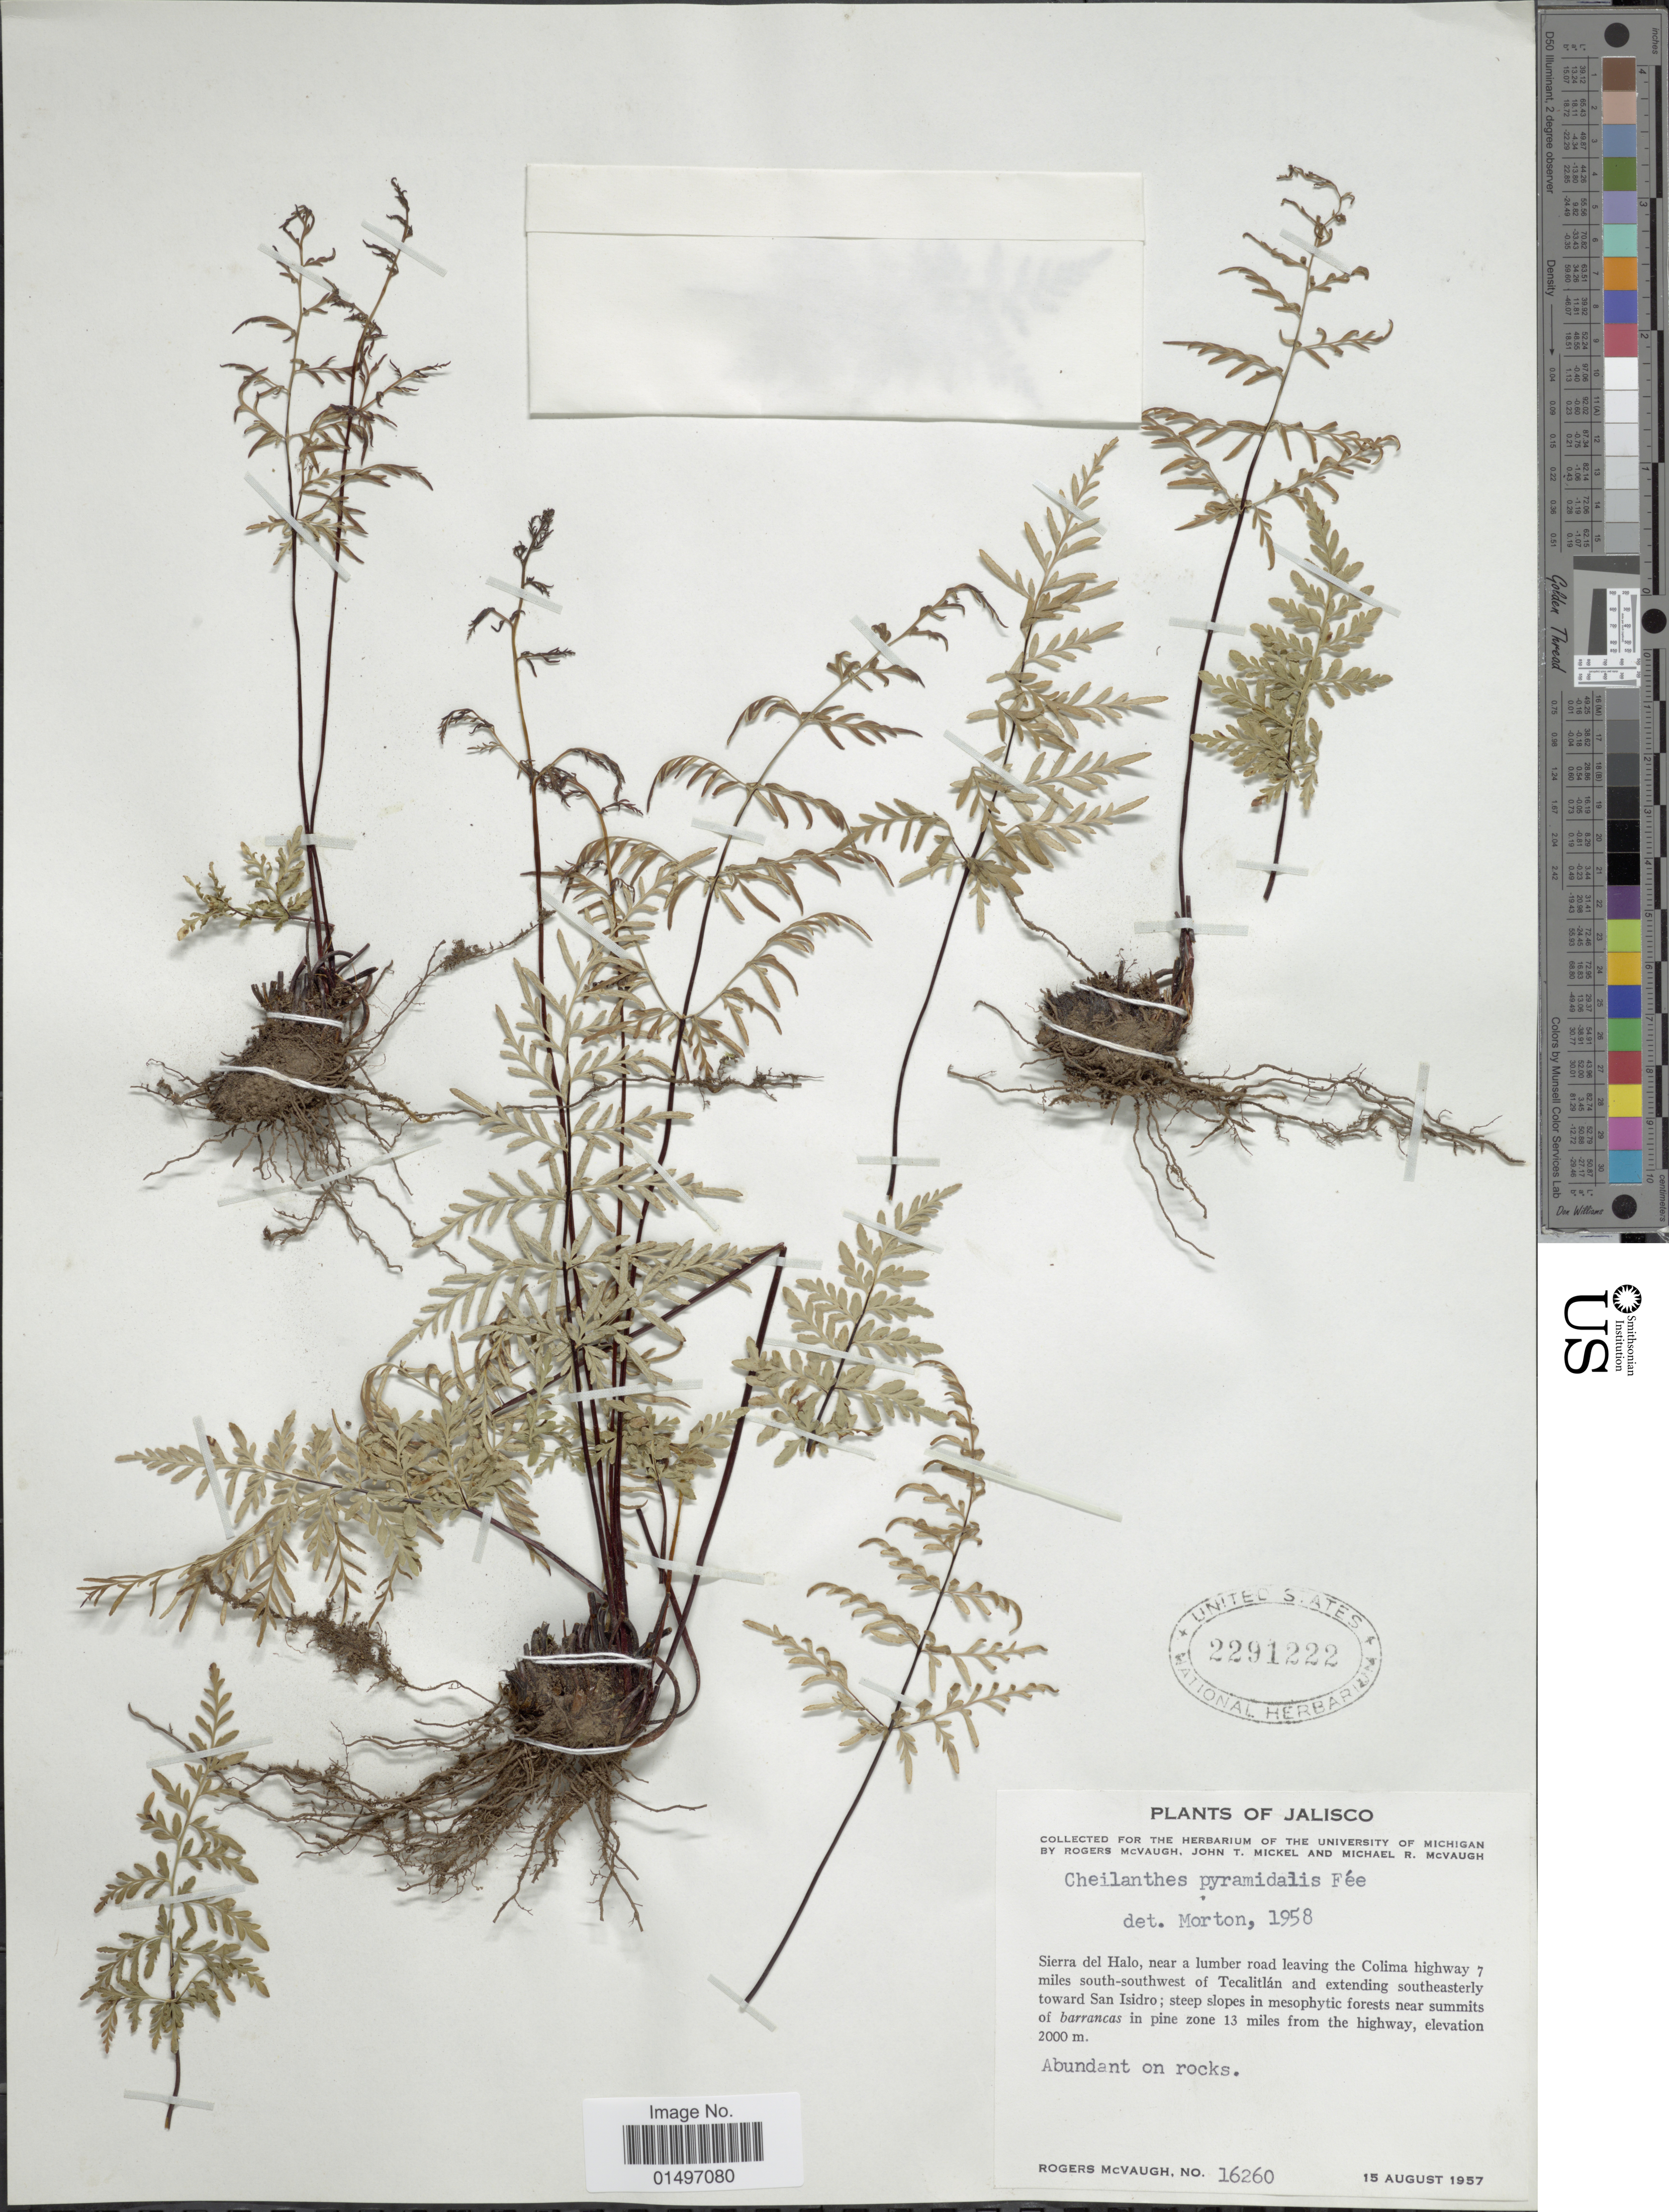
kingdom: Plantae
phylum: Tracheophyta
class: Polypodiopsida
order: Polypodiales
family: Pteridaceae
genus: Gaga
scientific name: Gaga hirsuta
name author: (Link) Fay W. Li & Windham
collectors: R. McVaugh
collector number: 16260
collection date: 1957-08-15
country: Mexico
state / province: Jalisco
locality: Jalisco,Sierra del Halo, near a lumber road leaving the Colima highway 7 miles south-southwest of Tecalitlan and extending southeasterly towards San Isidro.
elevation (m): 2000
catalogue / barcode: US 2291222